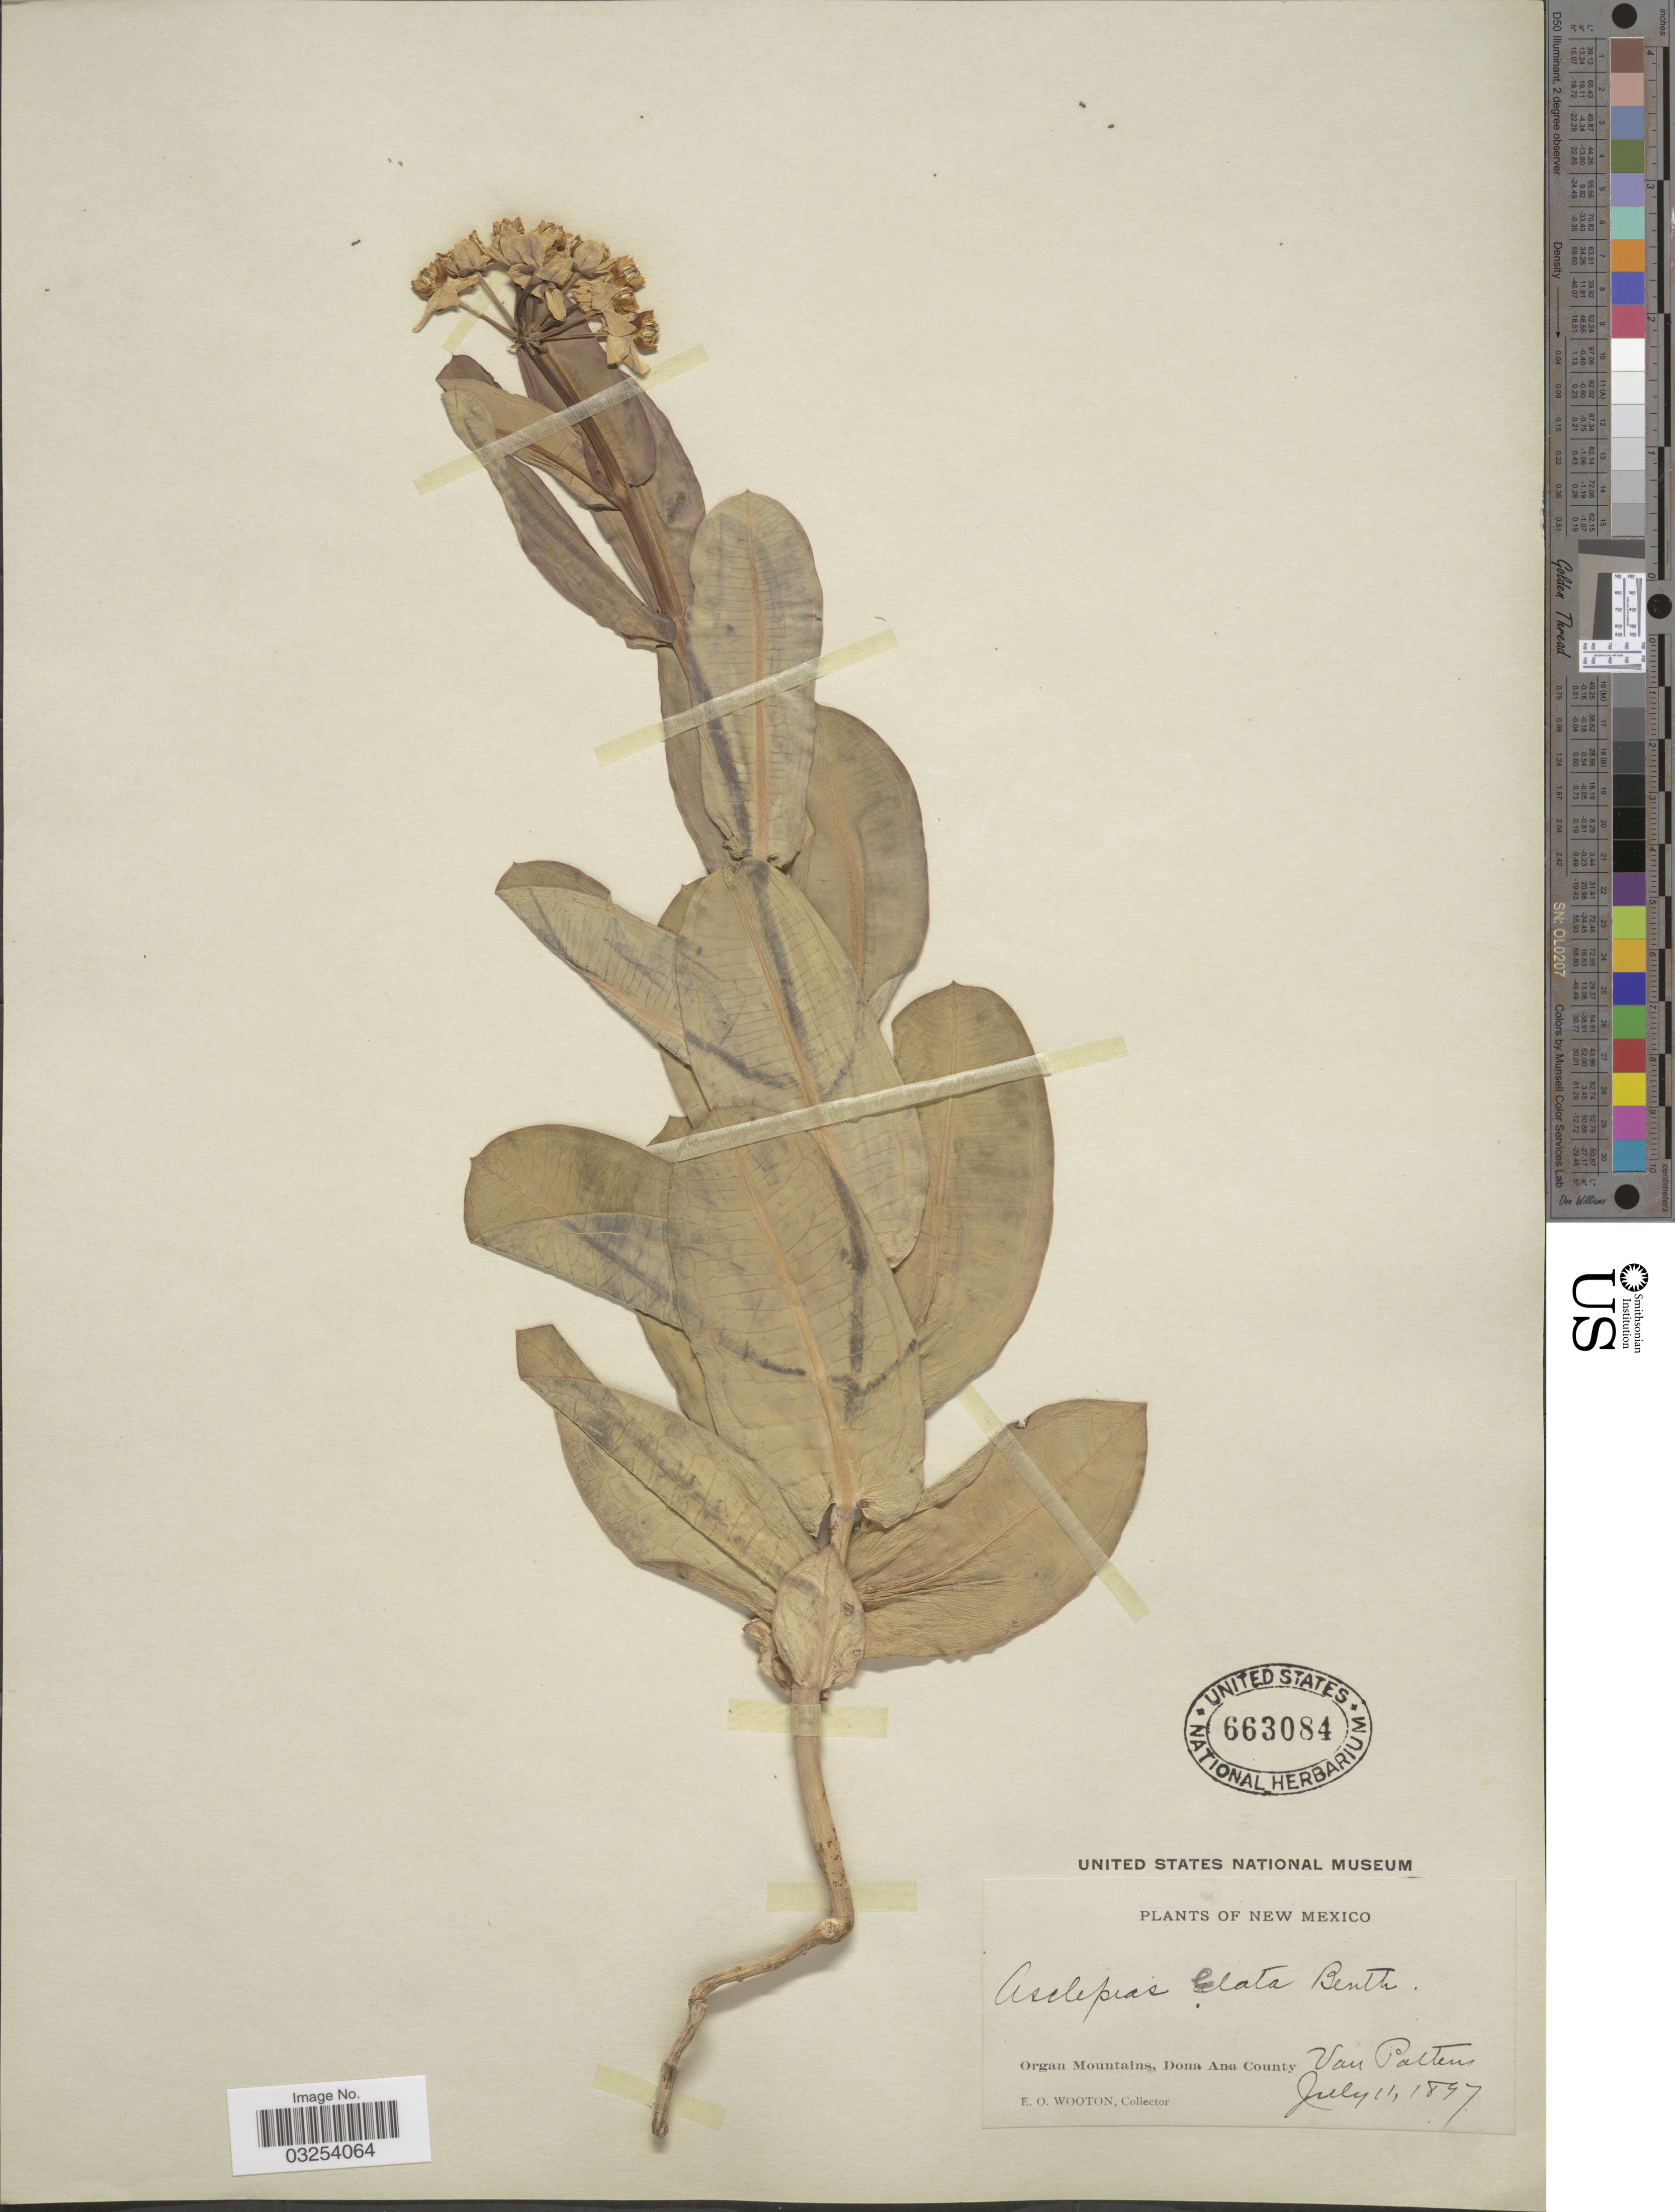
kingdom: Plantae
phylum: Tracheophyta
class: Magnoliopsida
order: Gentianales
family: Apocynaceae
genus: Asclepias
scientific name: Asclepias elata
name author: Benth.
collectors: E. O. Wooton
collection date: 1897-07-11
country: United States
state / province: New Mexico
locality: Organ Mountains, Dona Ana County Van Paltens.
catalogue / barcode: US 663084